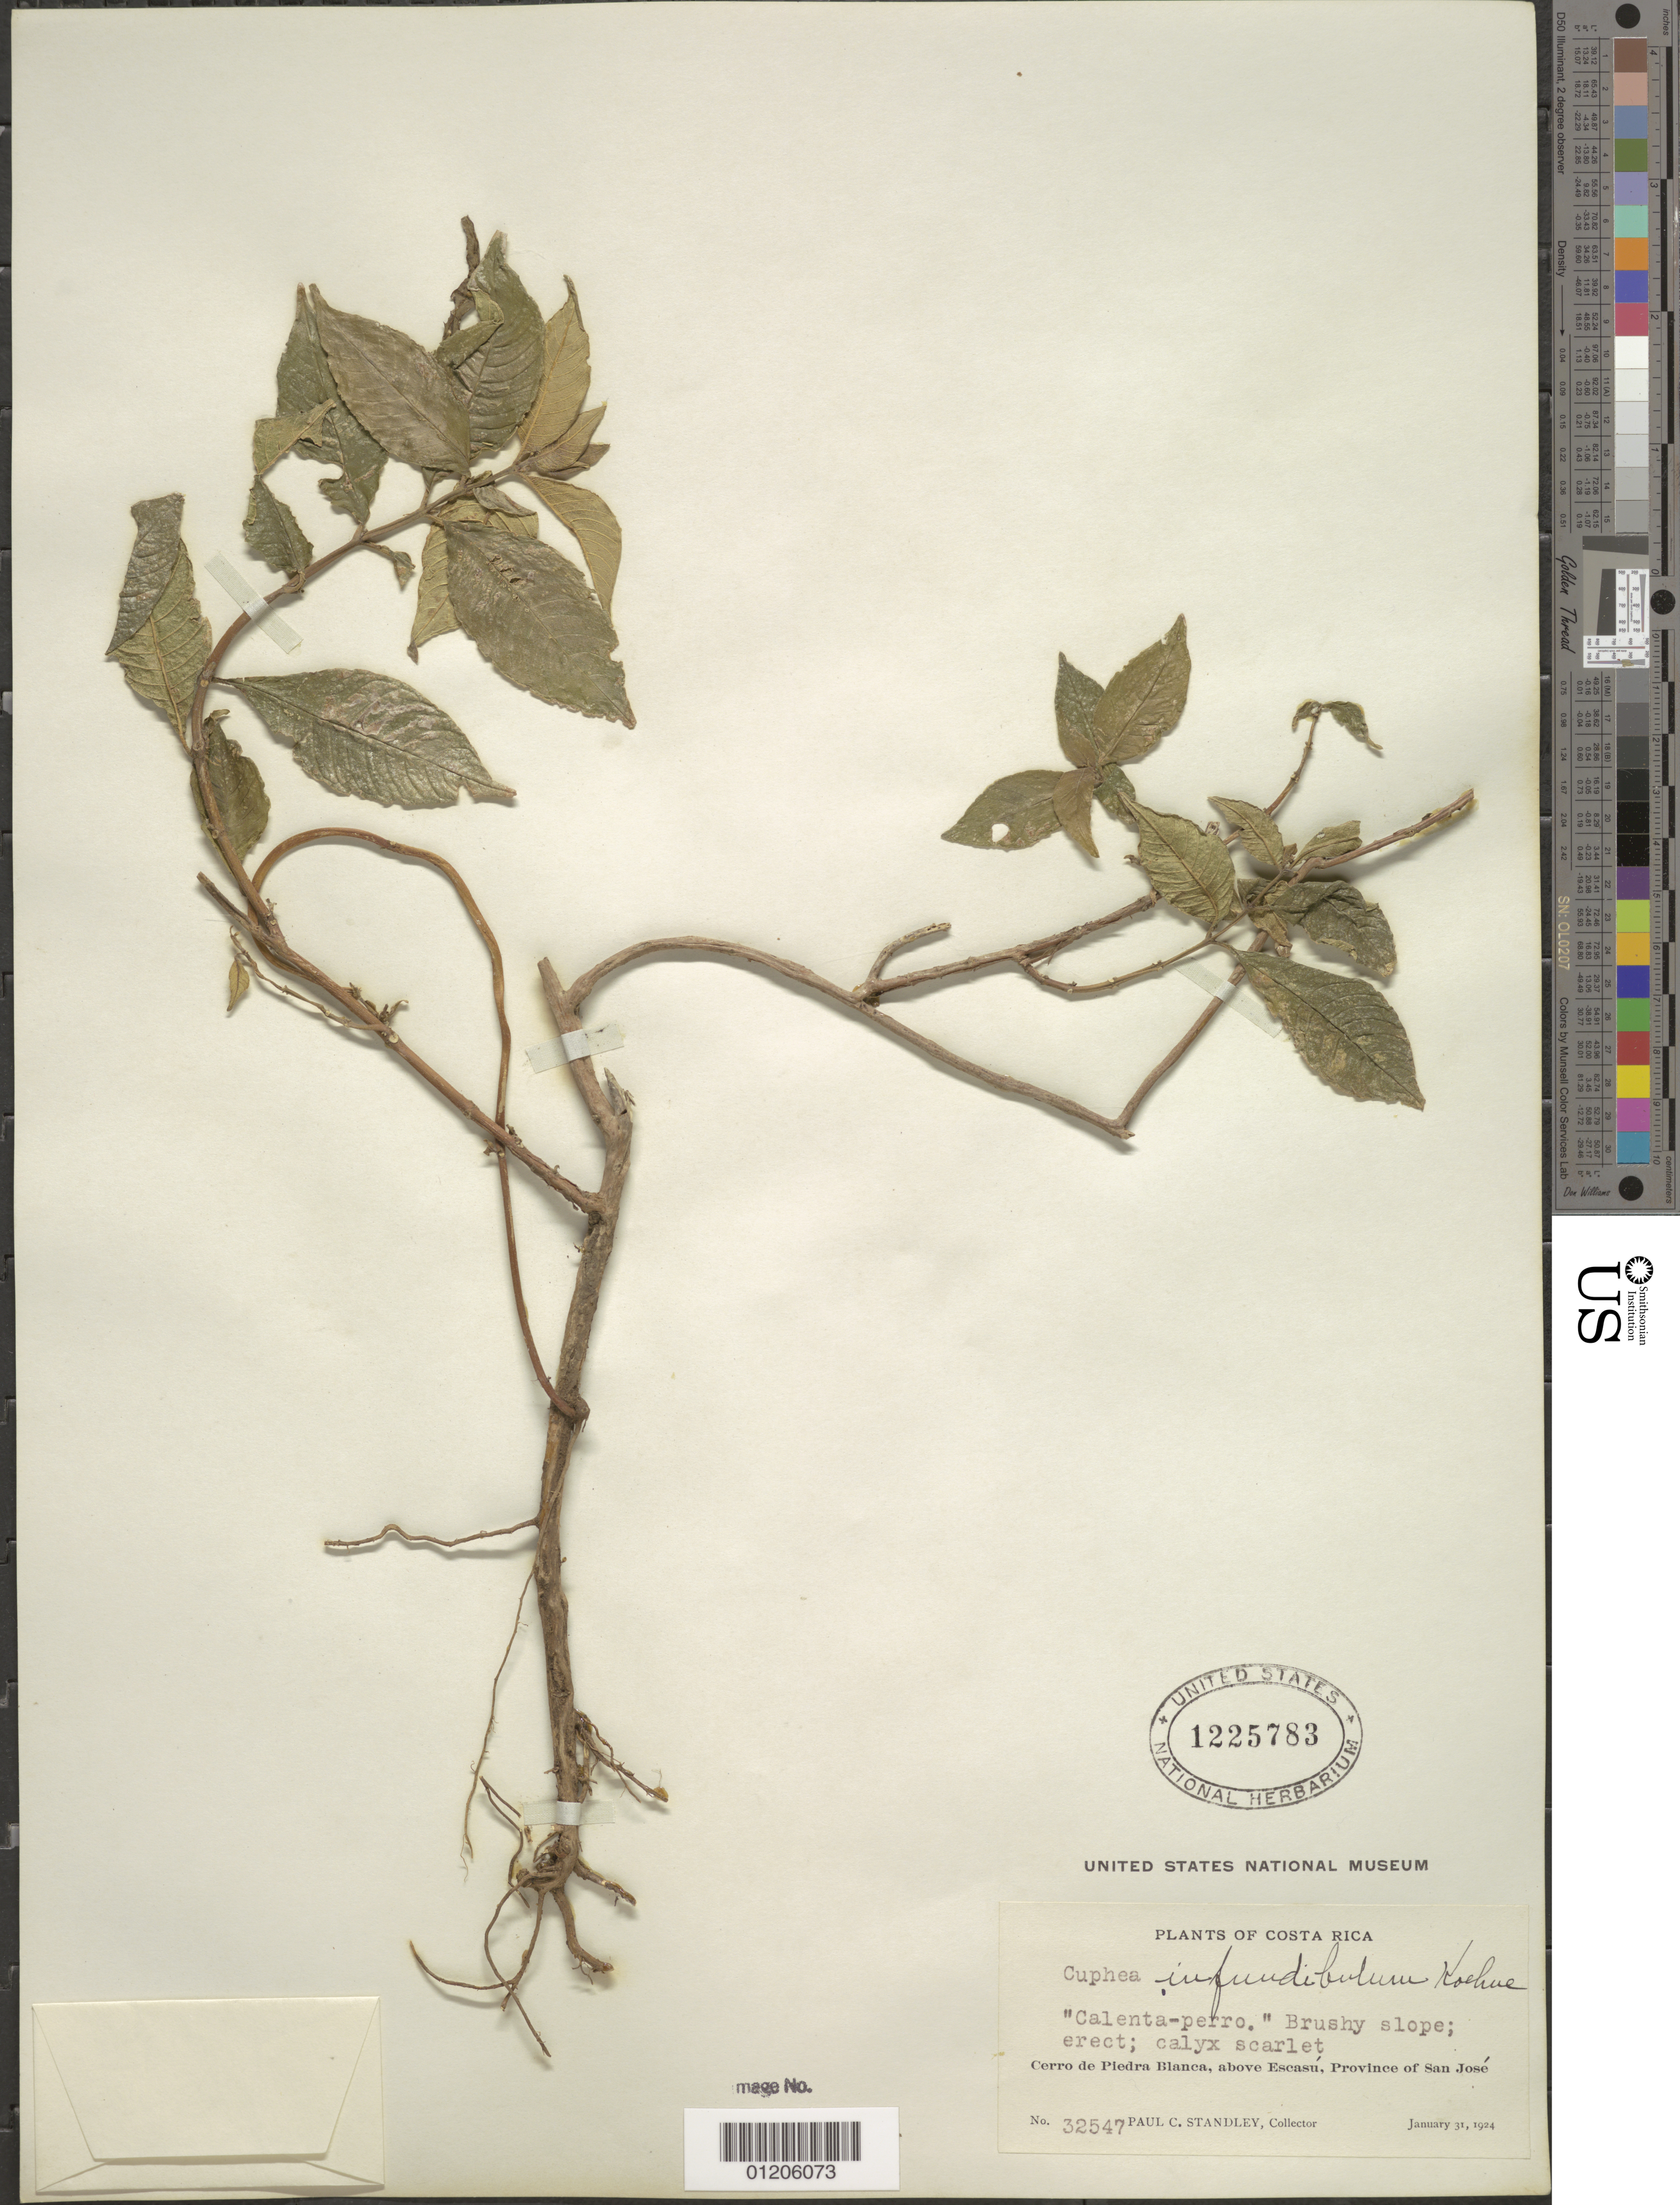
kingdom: Plantae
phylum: Tracheophyta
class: Magnoliopsida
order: Myrtales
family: Lythraceae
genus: Cuphea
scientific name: Cuphea infundibulum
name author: Koehne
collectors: P. C. Standley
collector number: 32547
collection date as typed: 31 Jan 1924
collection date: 1924-01-31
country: Costa Rica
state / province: San José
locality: Cerro de Piedra Blanca, above Escasú.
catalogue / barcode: US 1225783